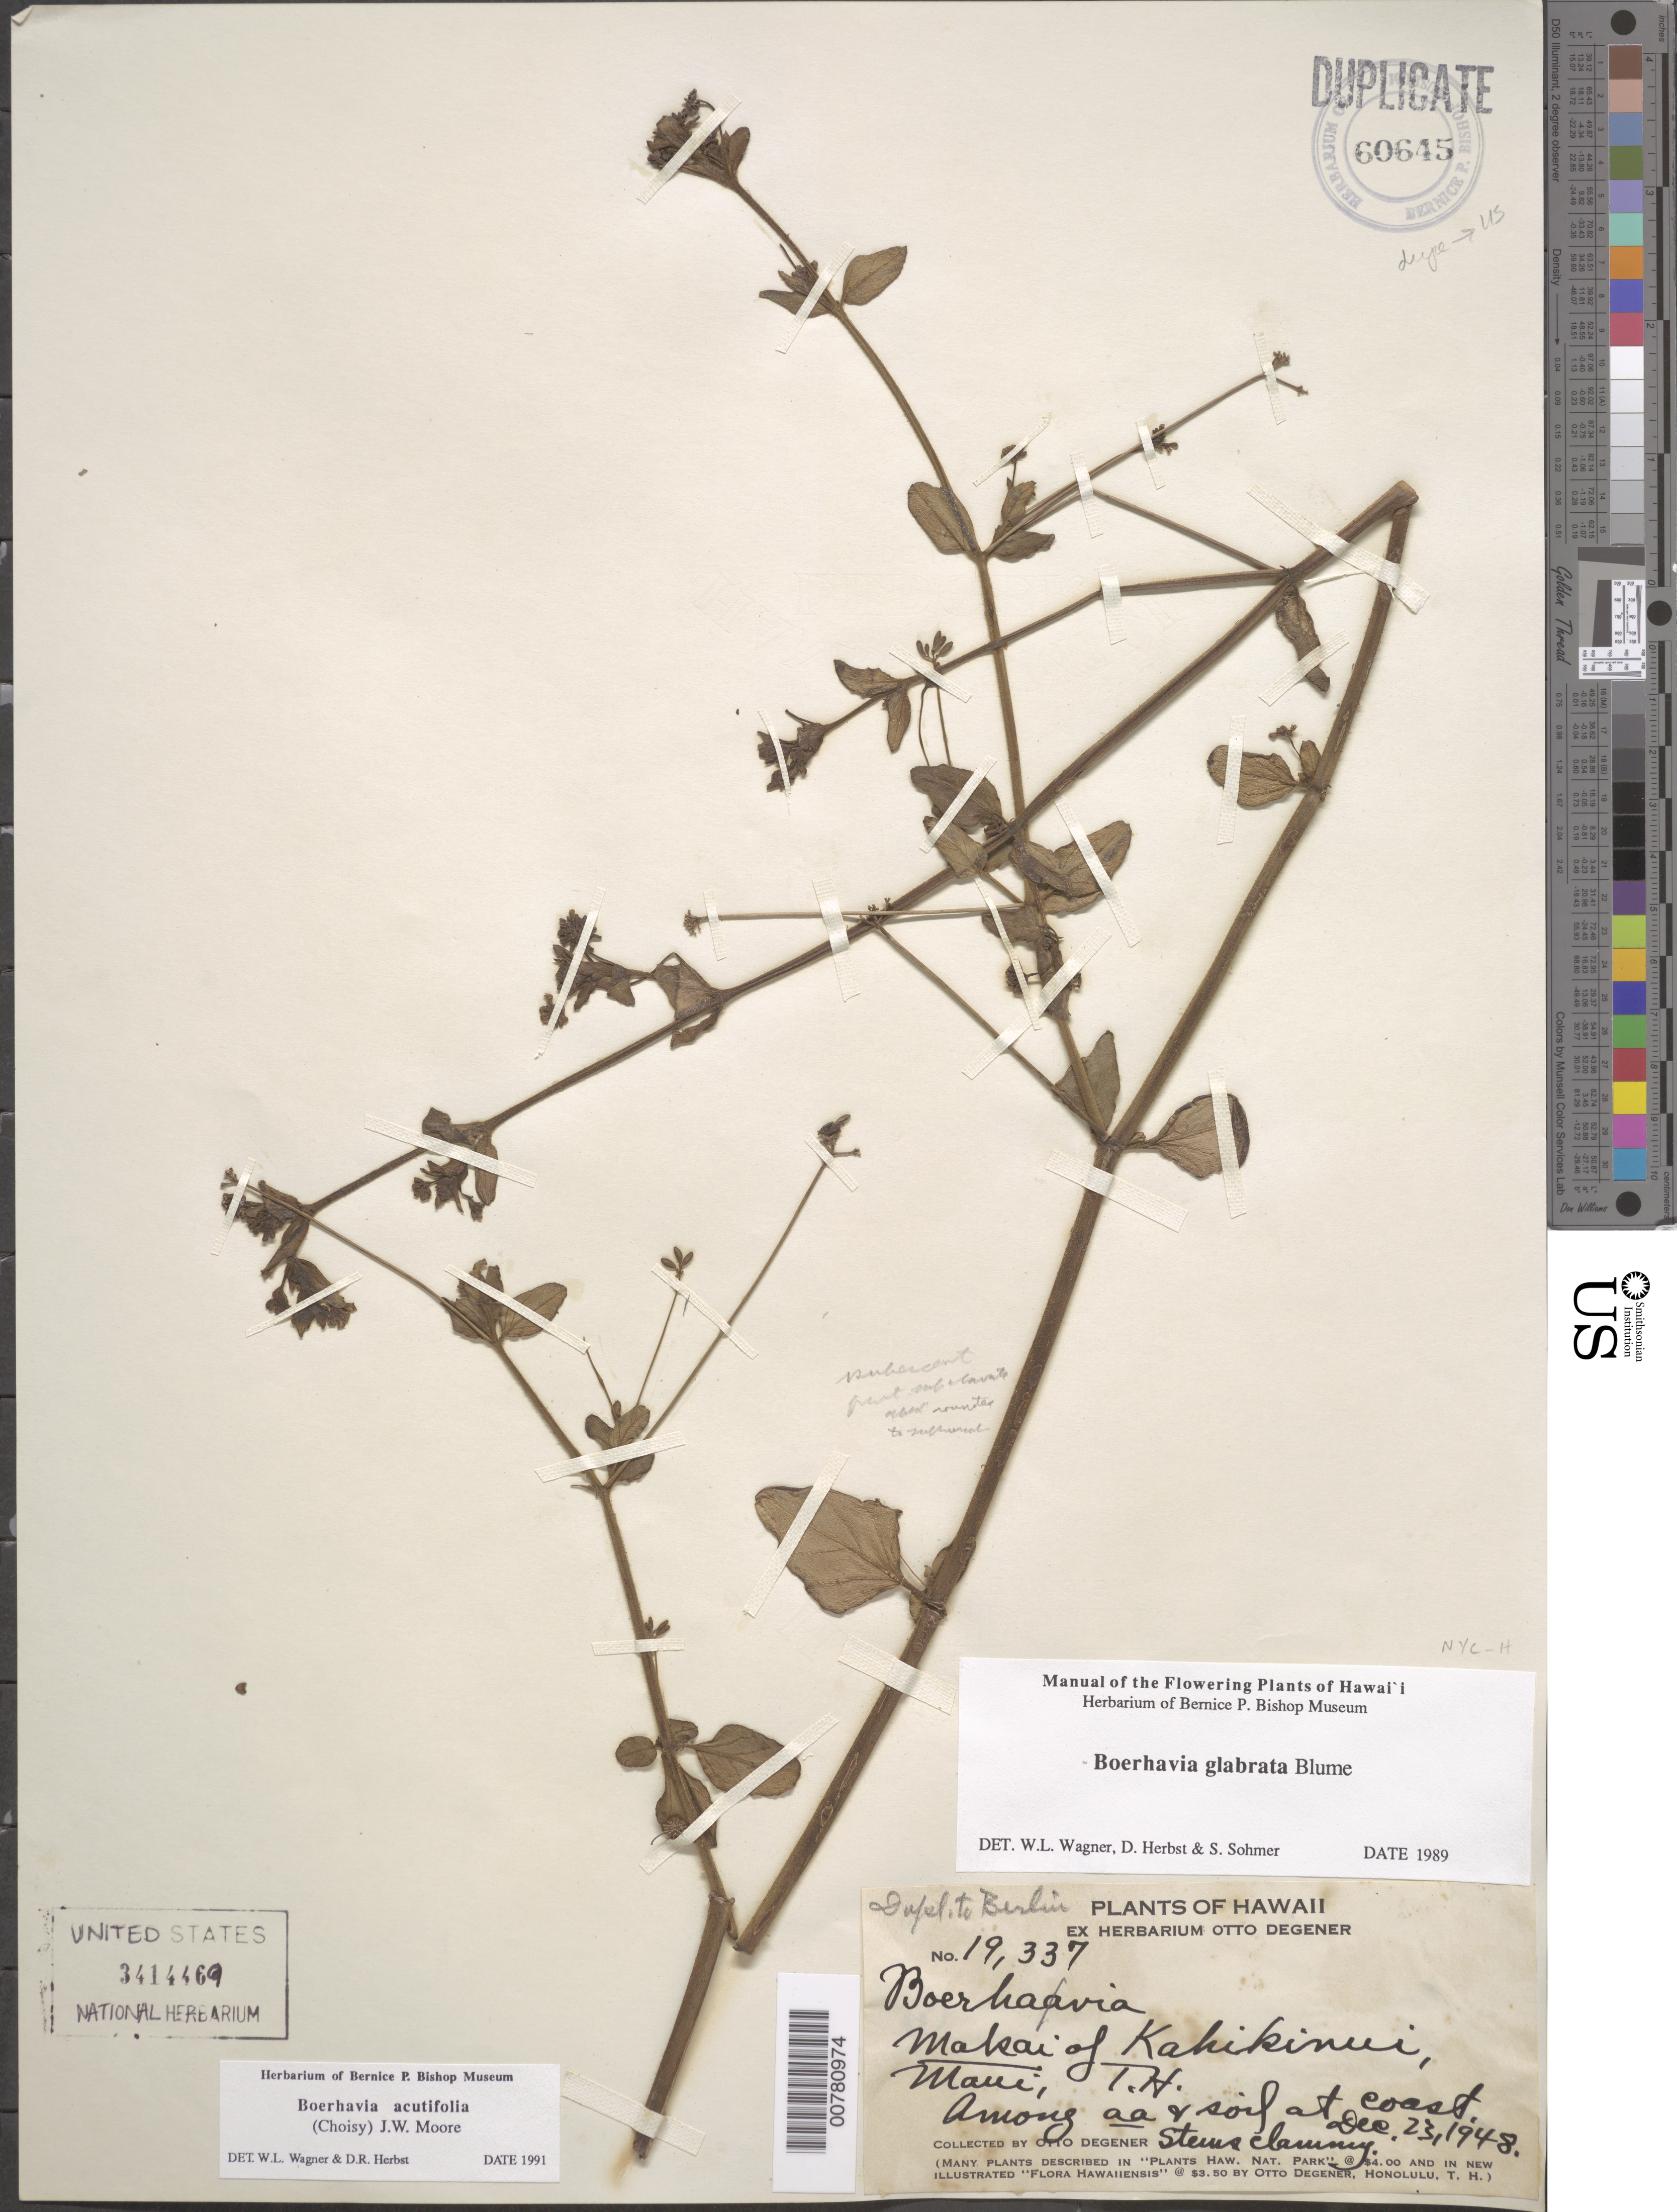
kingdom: Plantae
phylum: Tracheophyta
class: Magnoliopsida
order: Caryophyllales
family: Nyctaginaceae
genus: Boerhavia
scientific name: Boerhavia acutifolia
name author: (Choisy) J.W. Moore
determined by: Wagner, W. L.; Herbst, D. R.; Sohmer, S. H.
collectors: O. Degener & S. Clammy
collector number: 19337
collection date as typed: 23 Dec 1948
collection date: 1948-12-23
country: United States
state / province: Hawaii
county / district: Maui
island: Maui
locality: makai of Kahikinui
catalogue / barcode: US 3414469